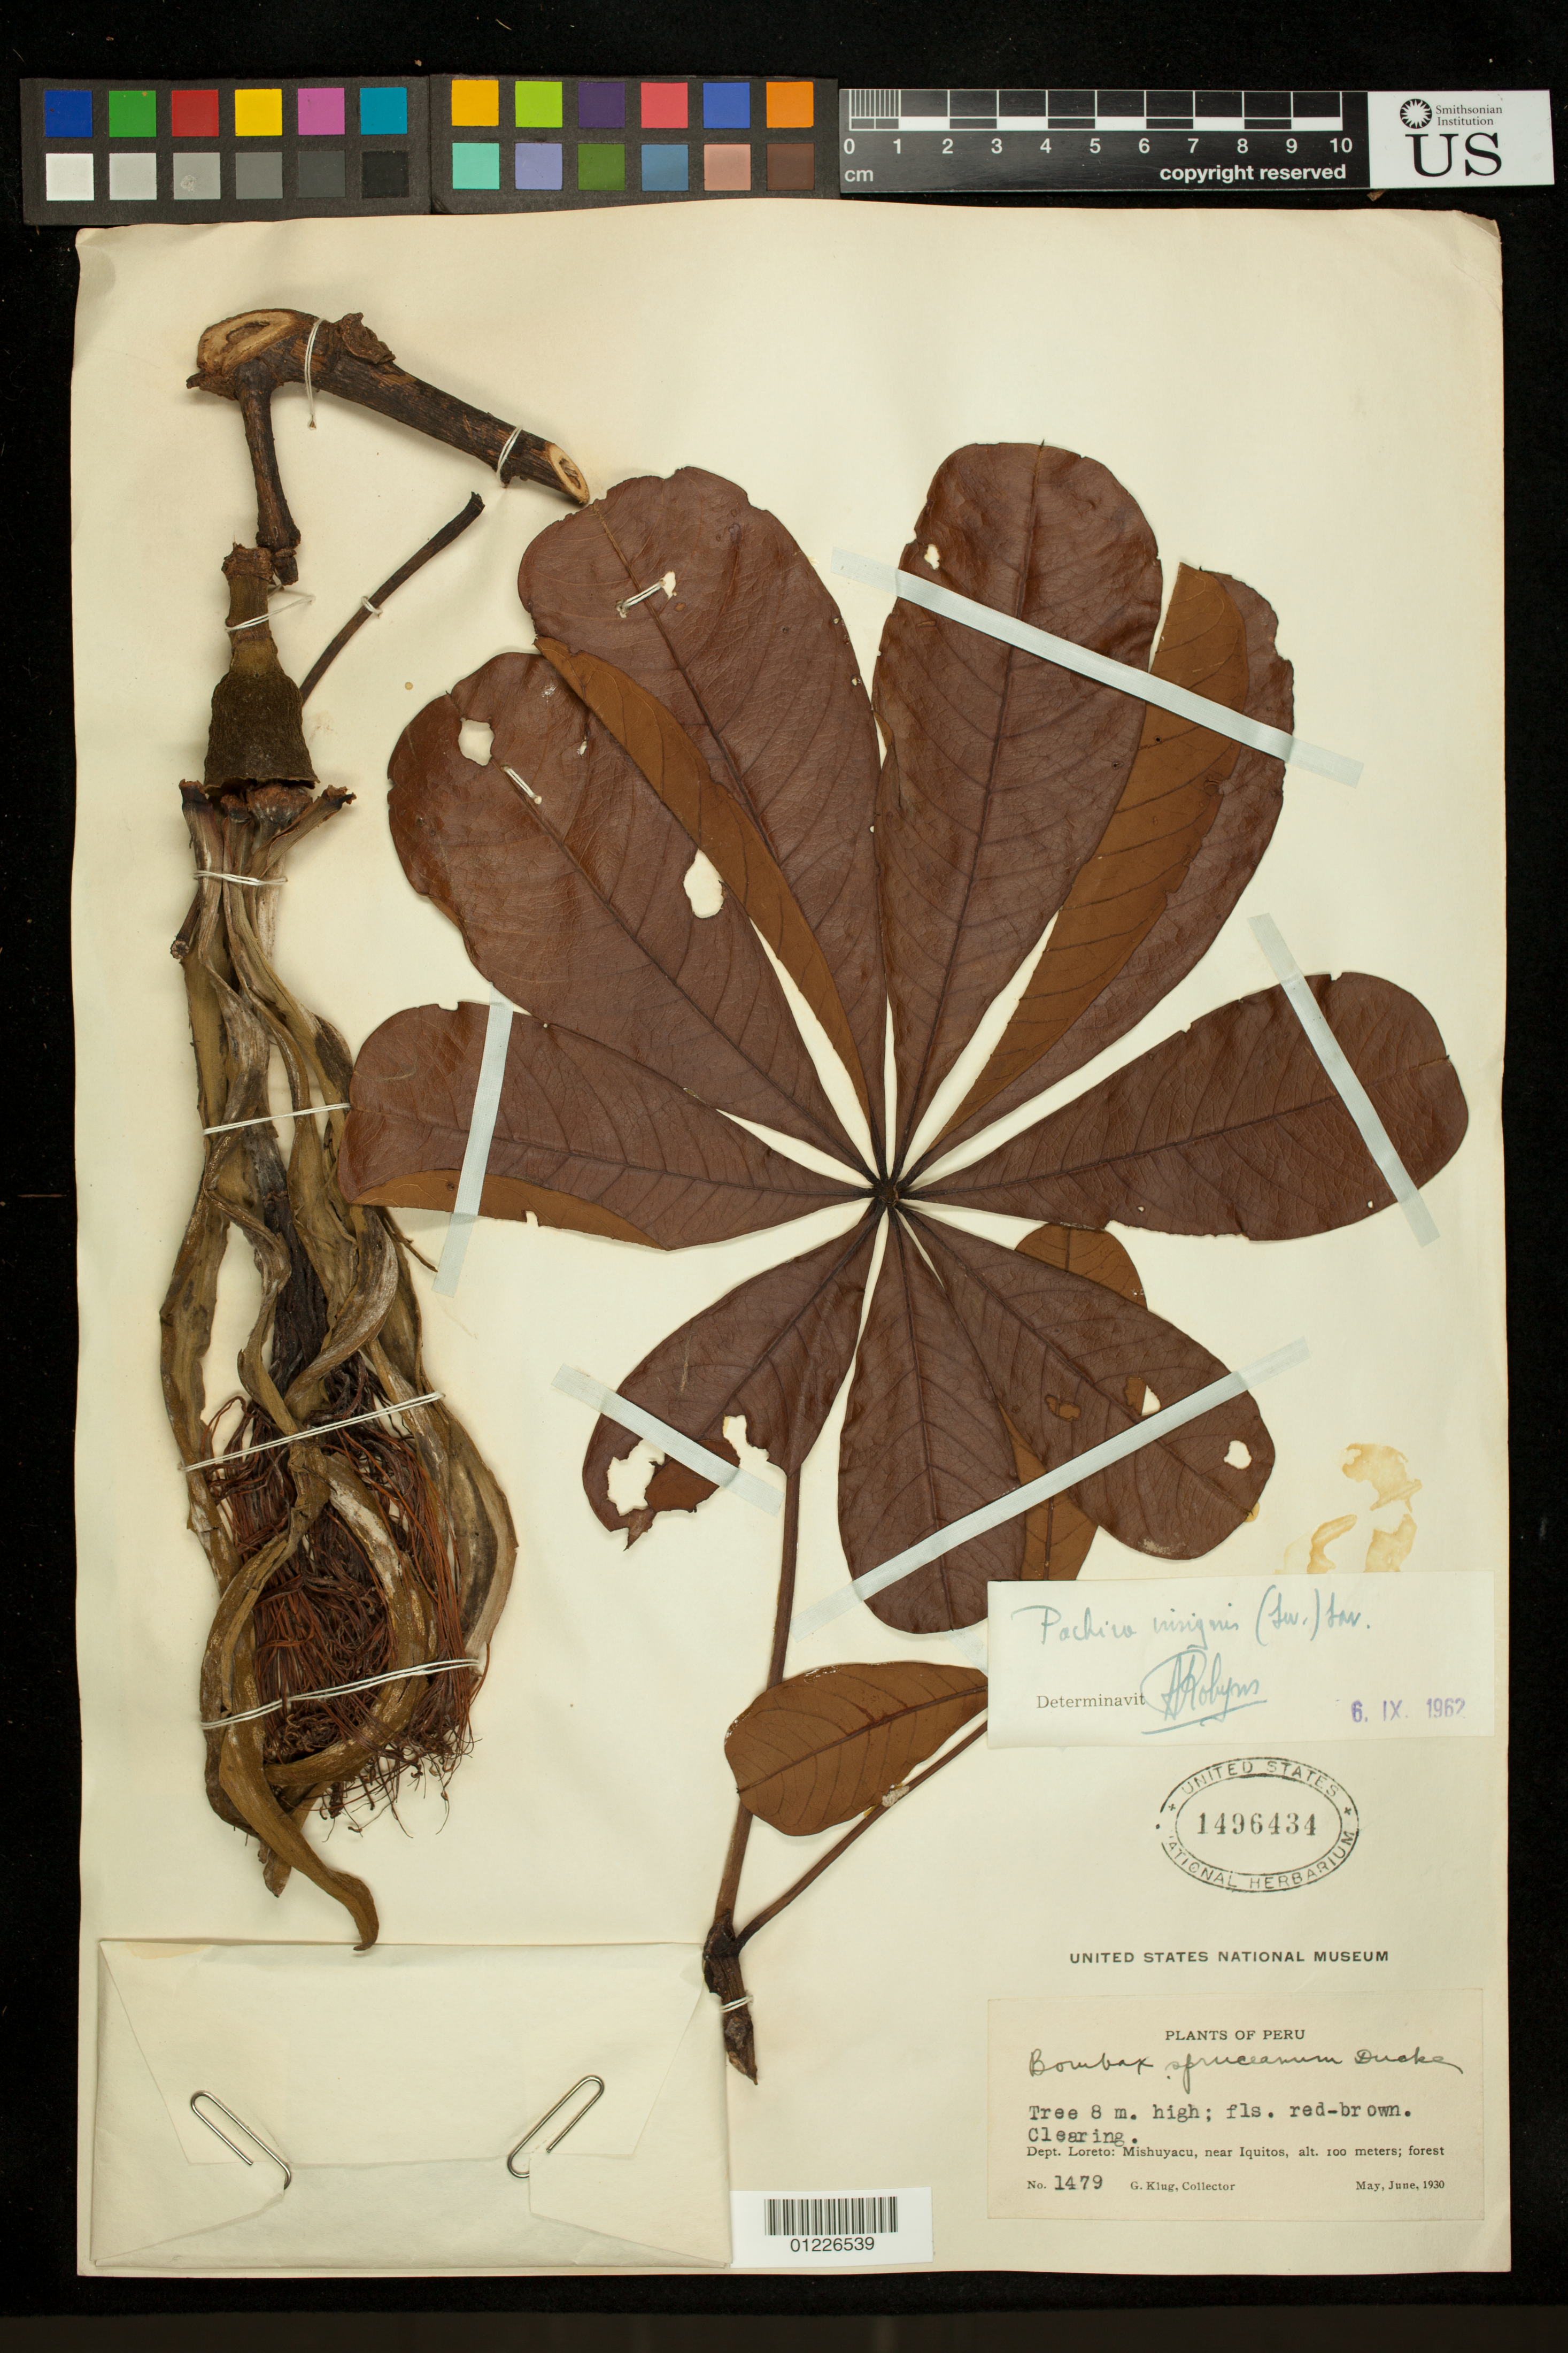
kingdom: Plantae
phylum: Tracheophyta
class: Magnoliopsida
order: Malvales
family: Malvaceae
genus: Pachira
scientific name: Pachira insignis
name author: (Sw.) Sw. ex Savigny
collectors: G. Klug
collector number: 1479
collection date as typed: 1930-05 to 1930-06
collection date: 1930-05/1930-06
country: Peru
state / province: Loreto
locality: Dept. Loreto: Mishuyacu, near Iquitos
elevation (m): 100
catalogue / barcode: US 1496434